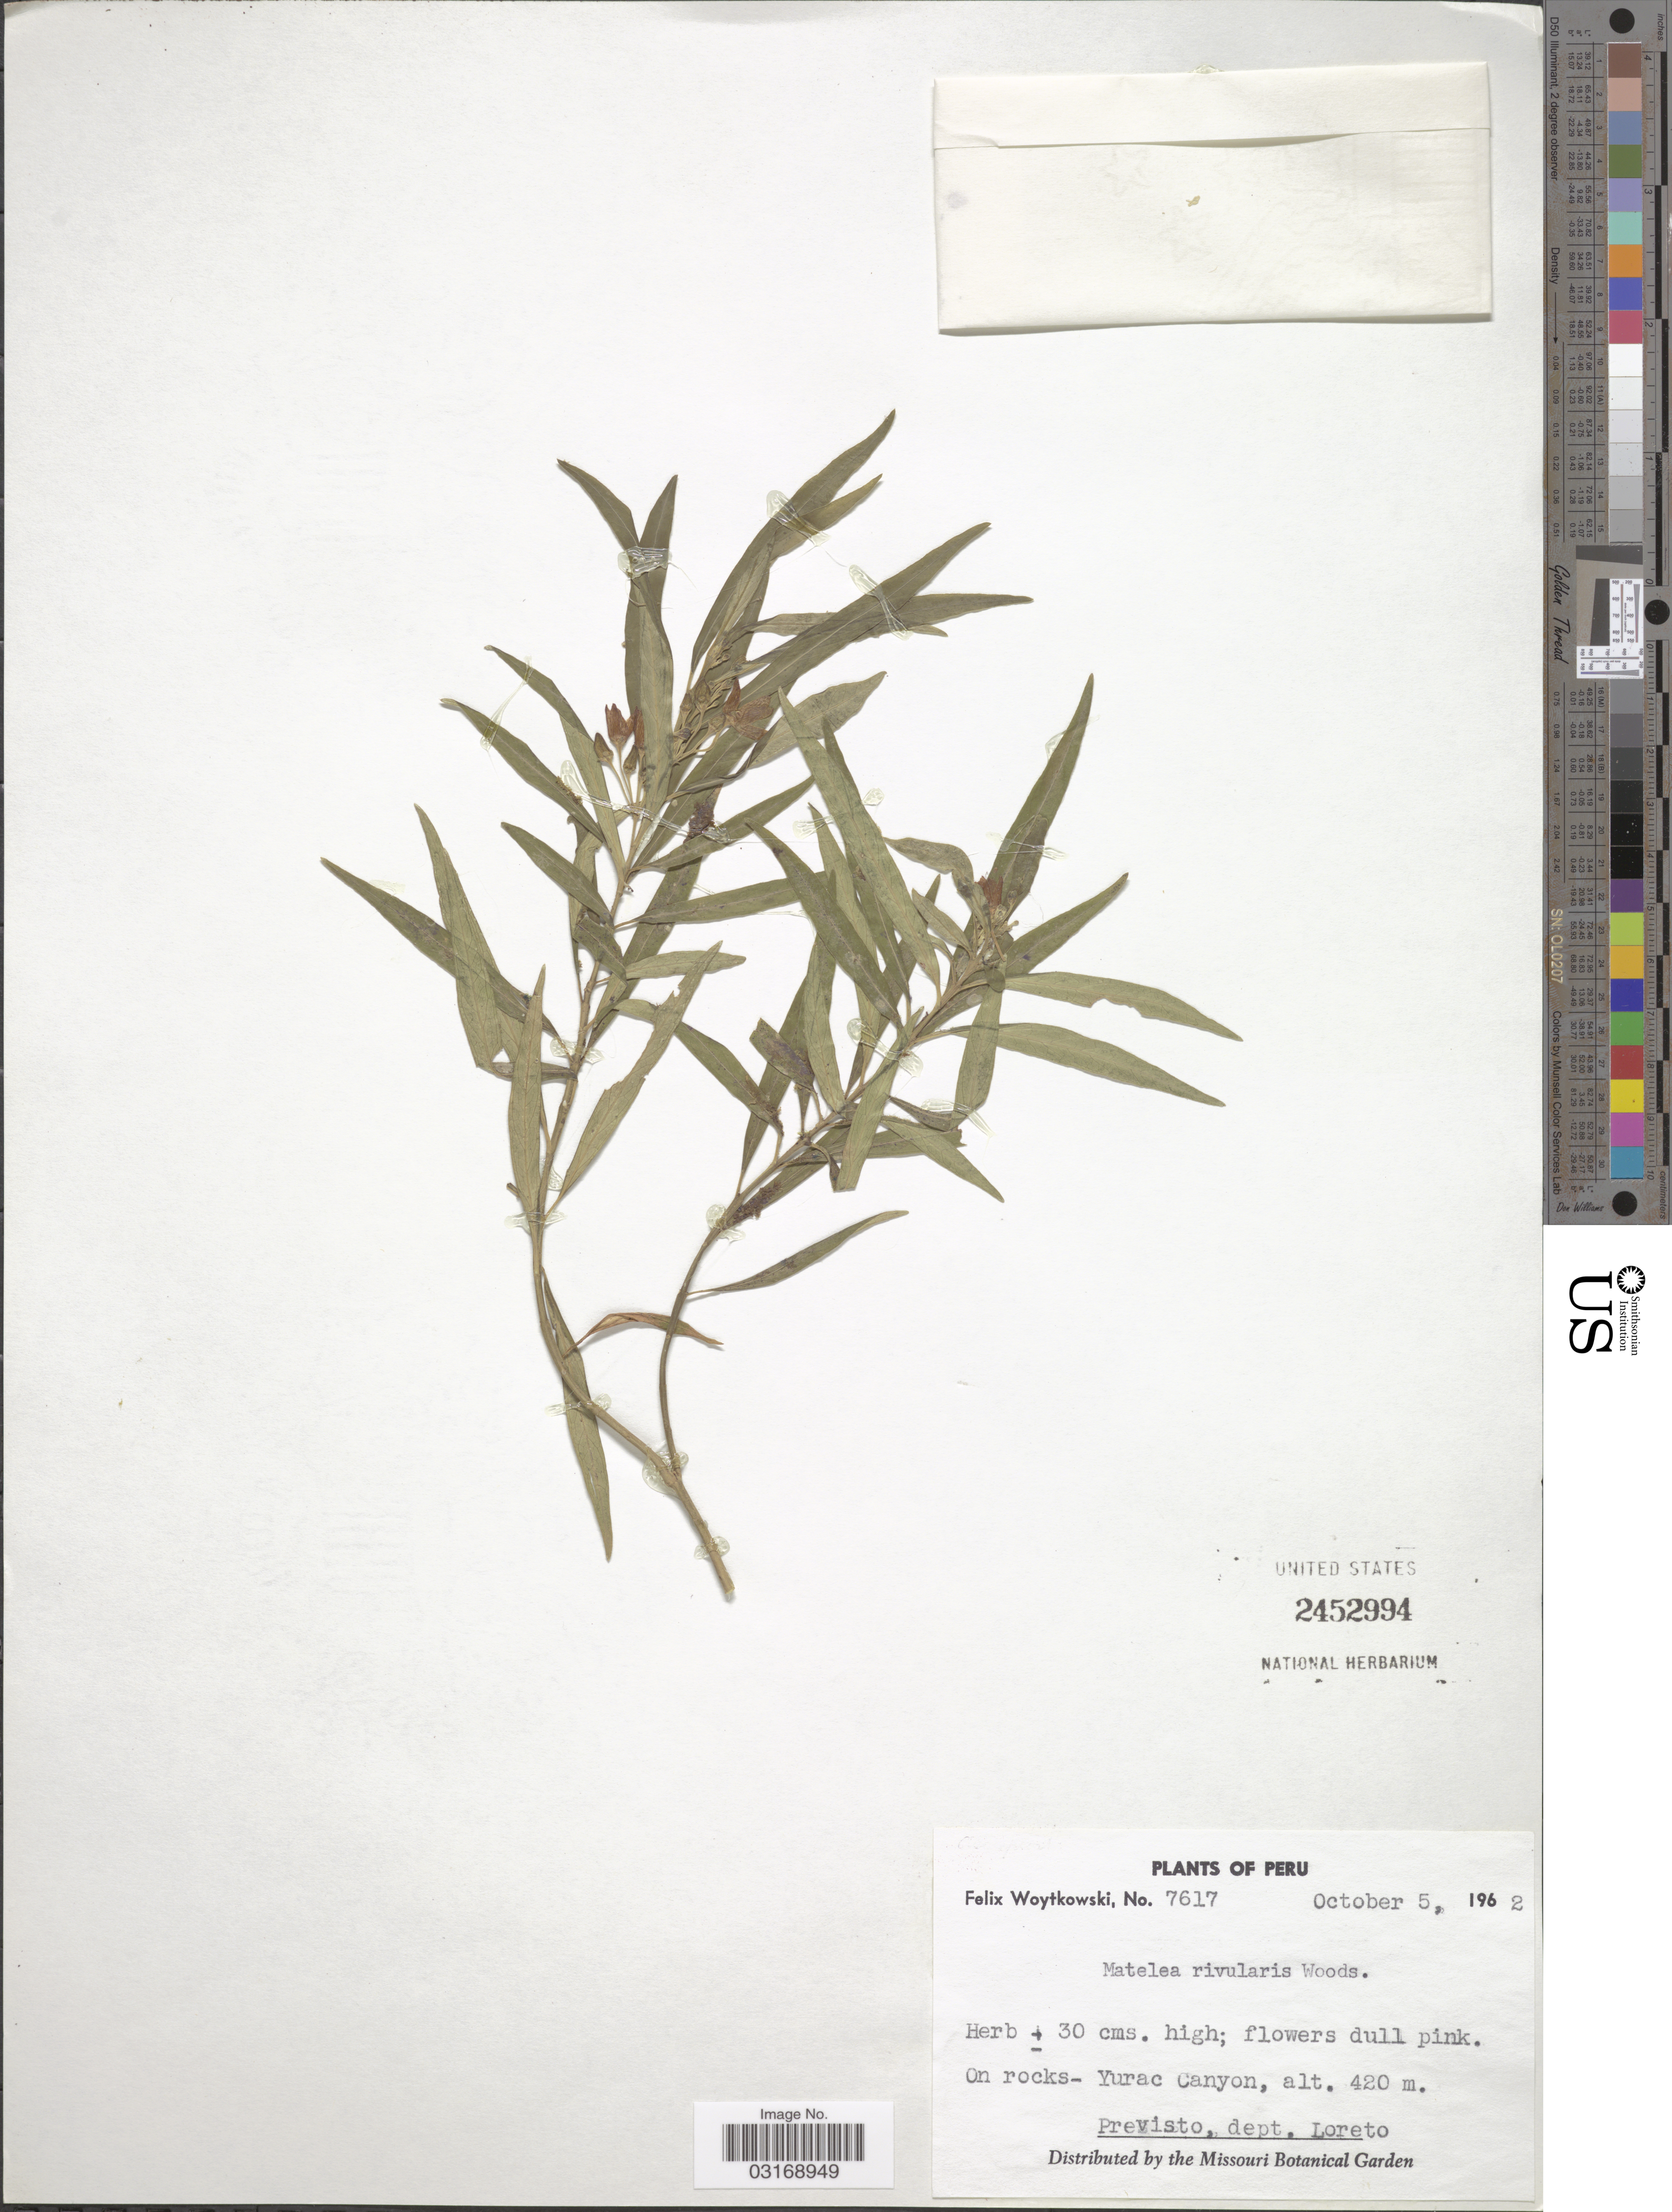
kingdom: Plantae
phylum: Tracheophyta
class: Magnoliopsida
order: Gentianales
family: Apocynaceae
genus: Matelea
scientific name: Matelea rivularis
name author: Woodson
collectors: F. Woytkowski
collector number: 7617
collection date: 1962-10-05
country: Peru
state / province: Loreto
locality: On rocks - Yurac Canyon. Previsto, dept. Loreto.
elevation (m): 420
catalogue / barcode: US 2452994